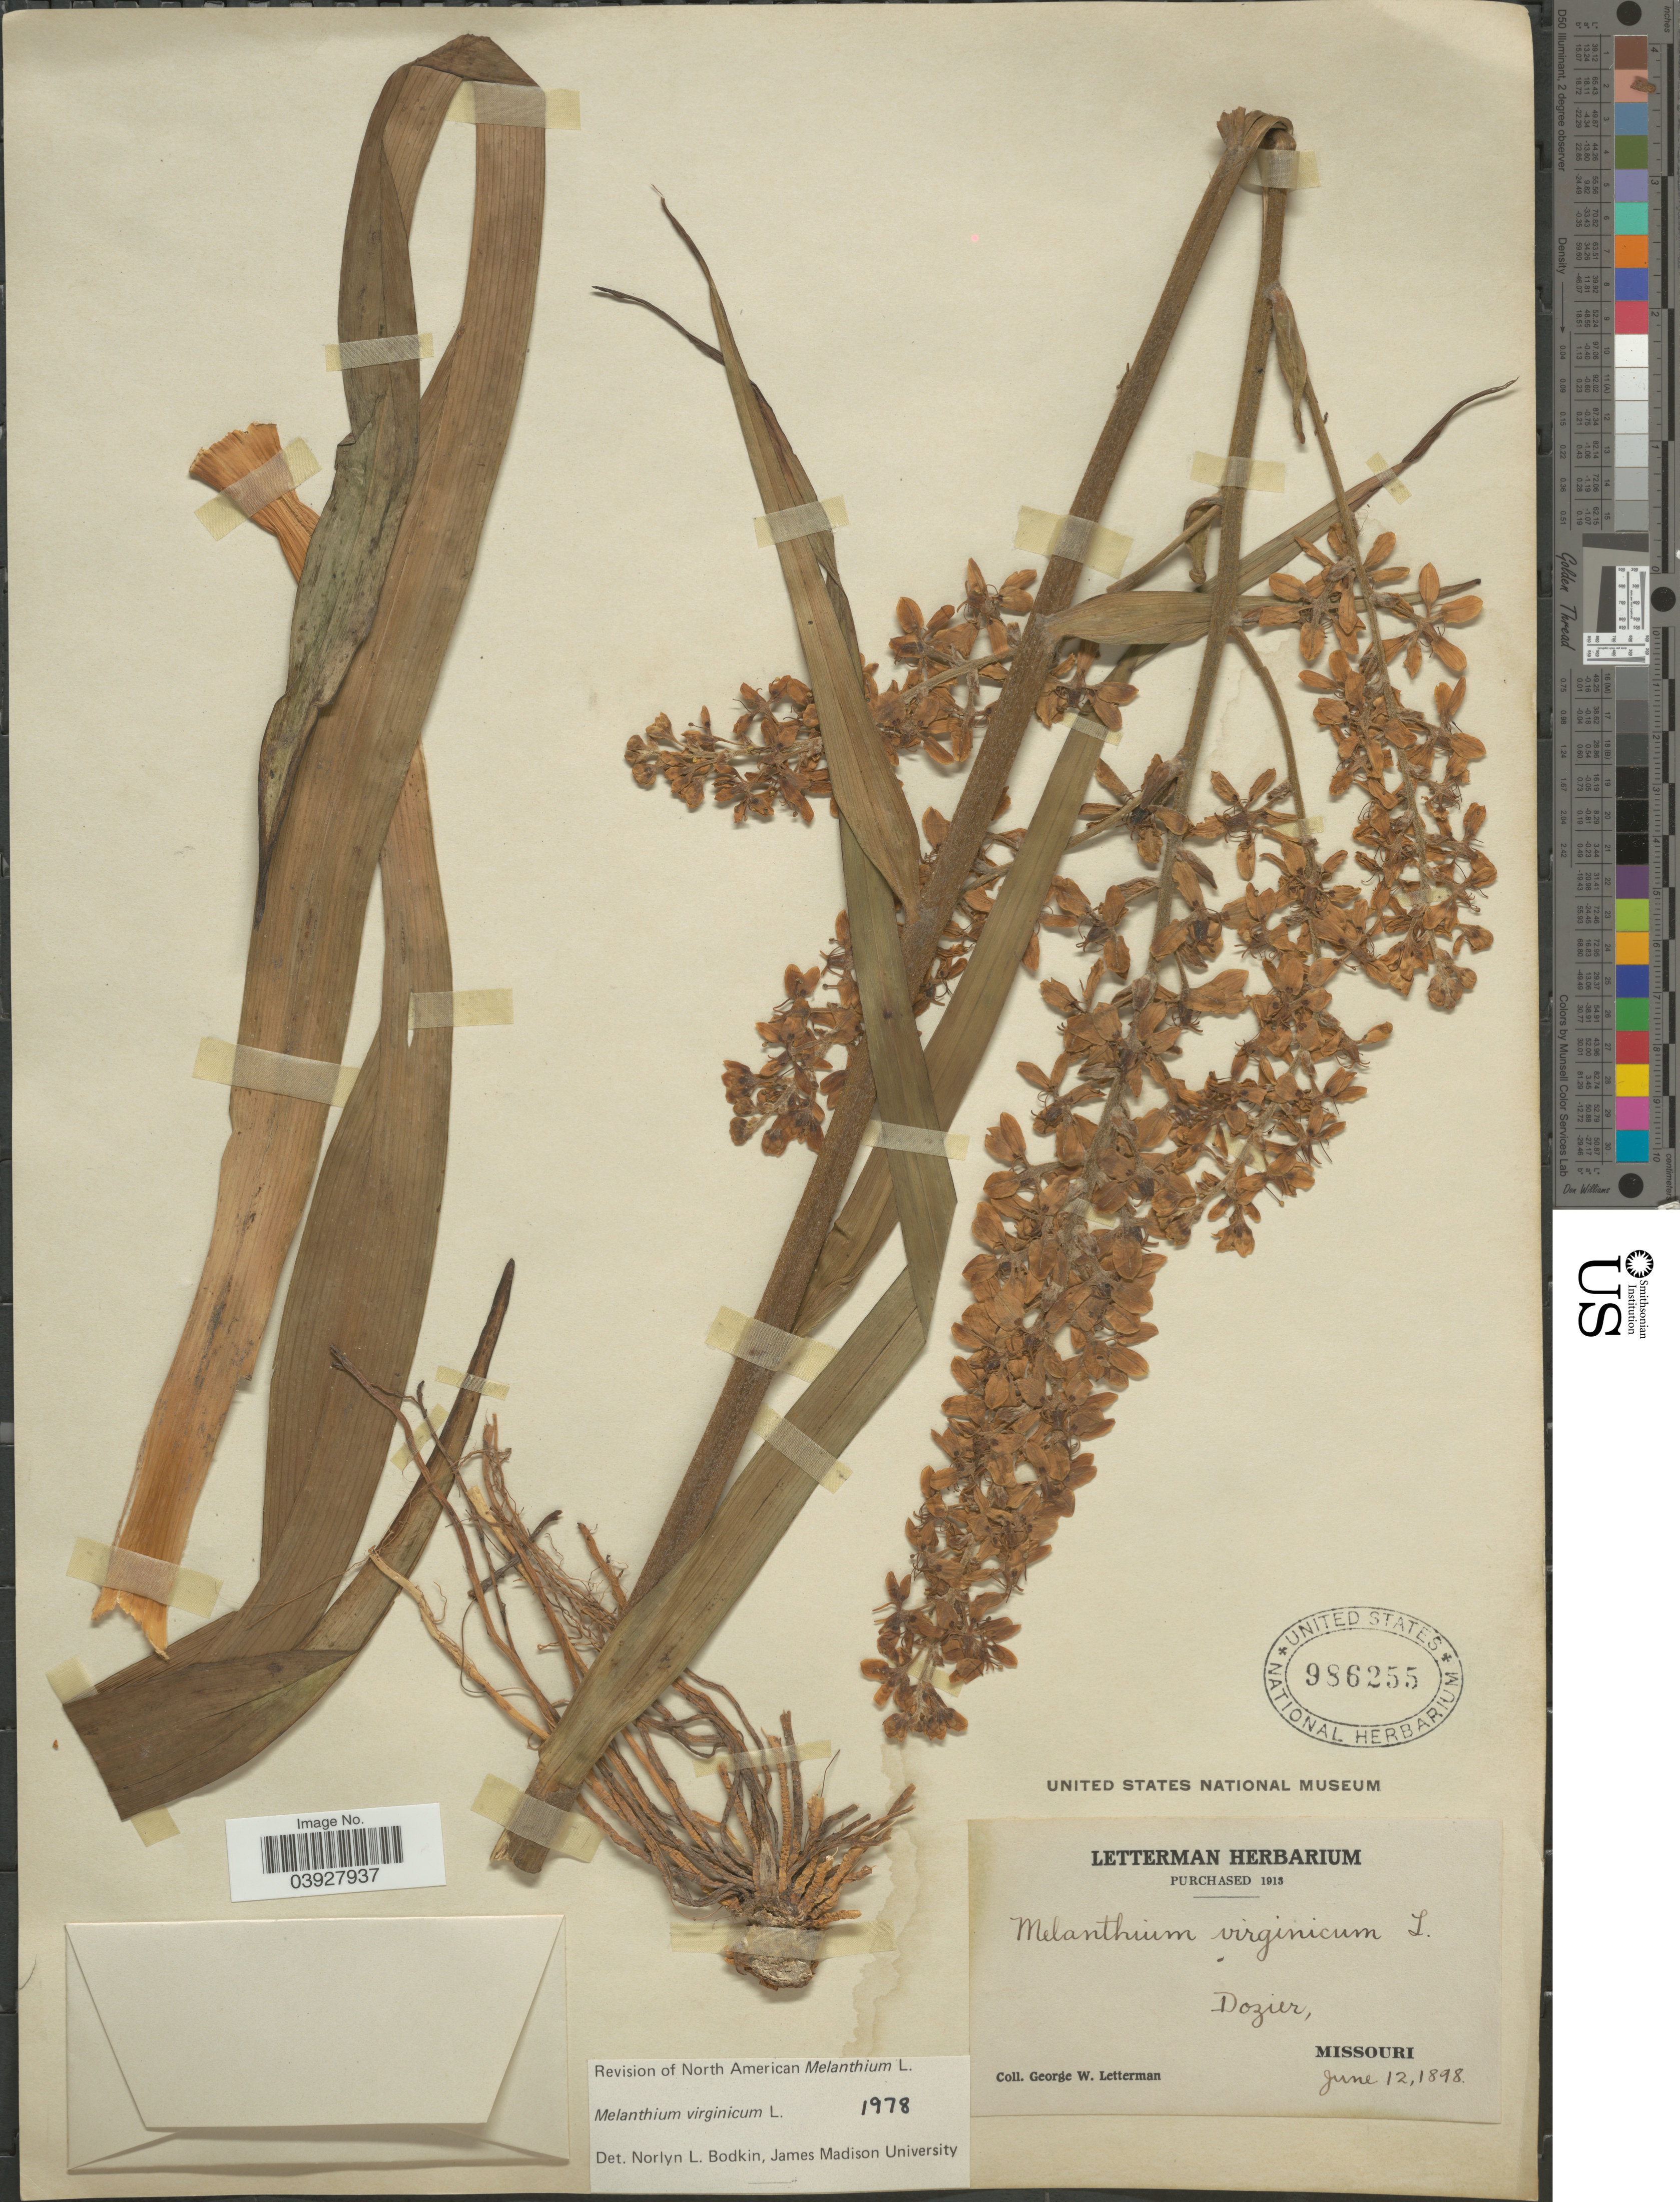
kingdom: Plantae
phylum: Tracheophyta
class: Liliopsida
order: Liliales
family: Melanthiaceae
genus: Melanthium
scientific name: Melanthium virginicum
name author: L.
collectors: G. W. Letterman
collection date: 1898-06-12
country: United States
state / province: Missouri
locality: Dozier.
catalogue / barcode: US 986255